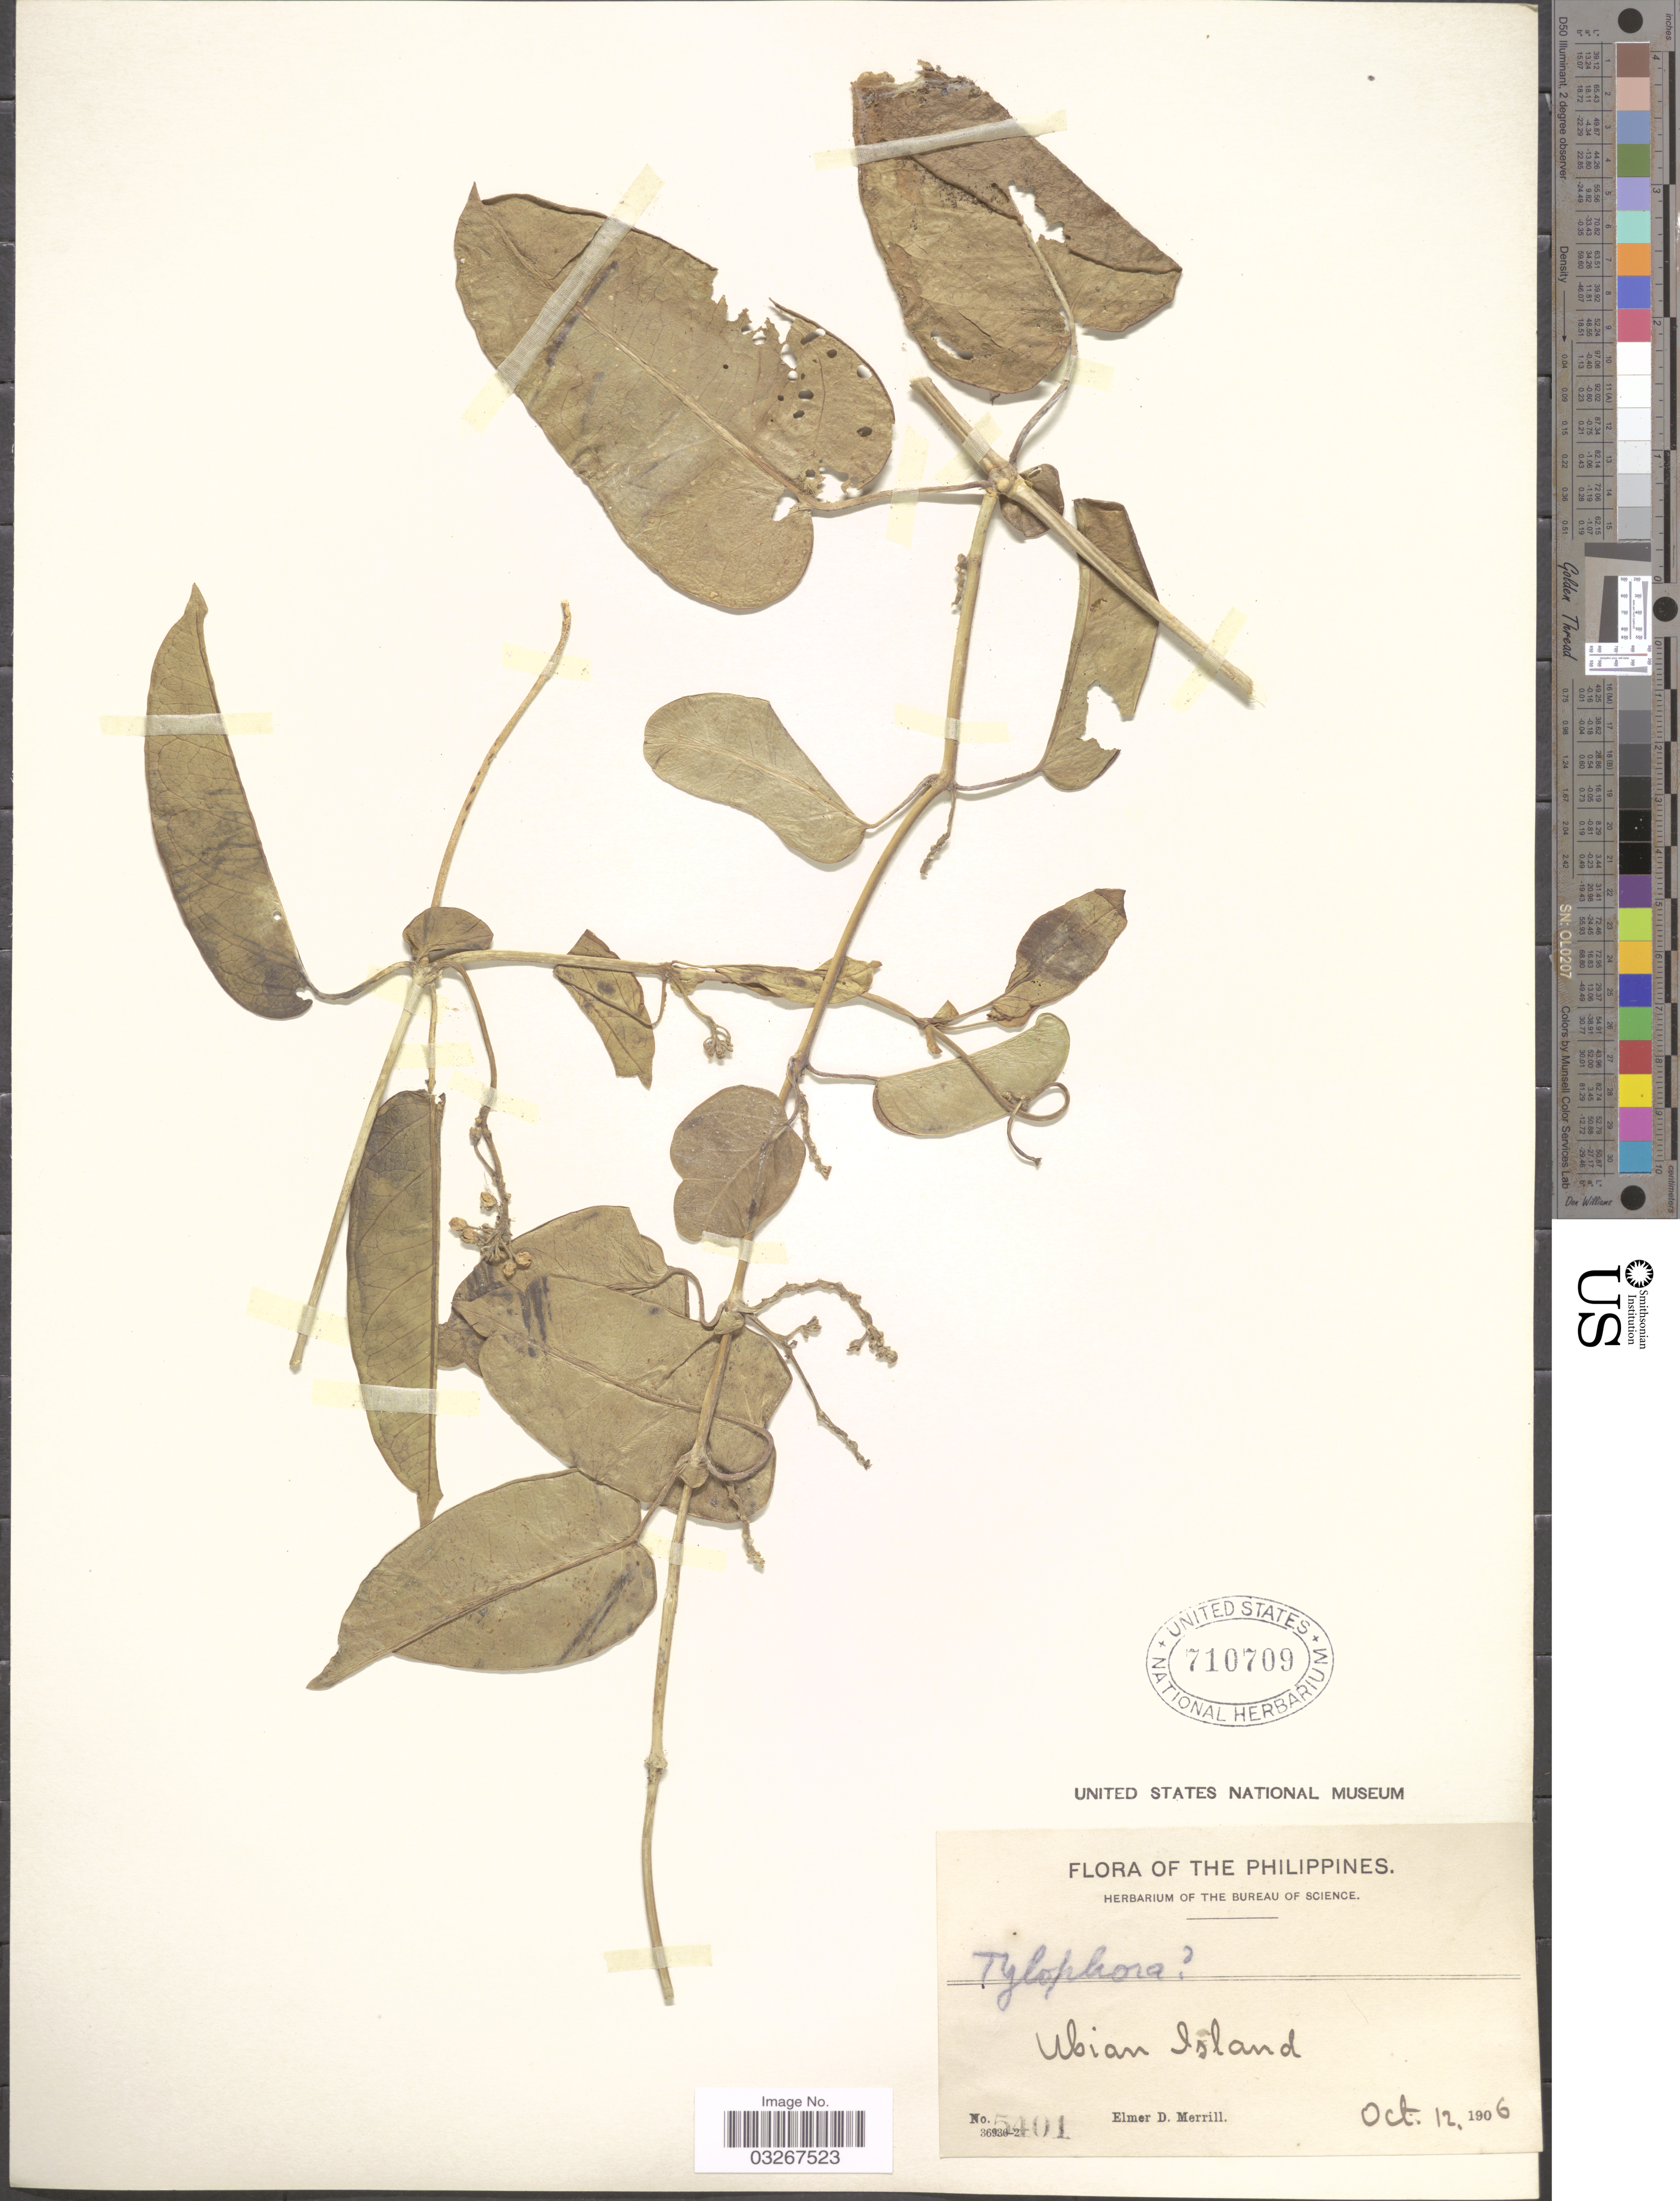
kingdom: Plantae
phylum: Tracheophyta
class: Magnoliopsida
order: Gentianales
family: Apocynaceae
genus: Tylophora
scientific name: Tylophora sp.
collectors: E. D. Merrill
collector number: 5401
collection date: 1906-10-12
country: Philippines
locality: Ubian Island.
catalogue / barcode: US 710709